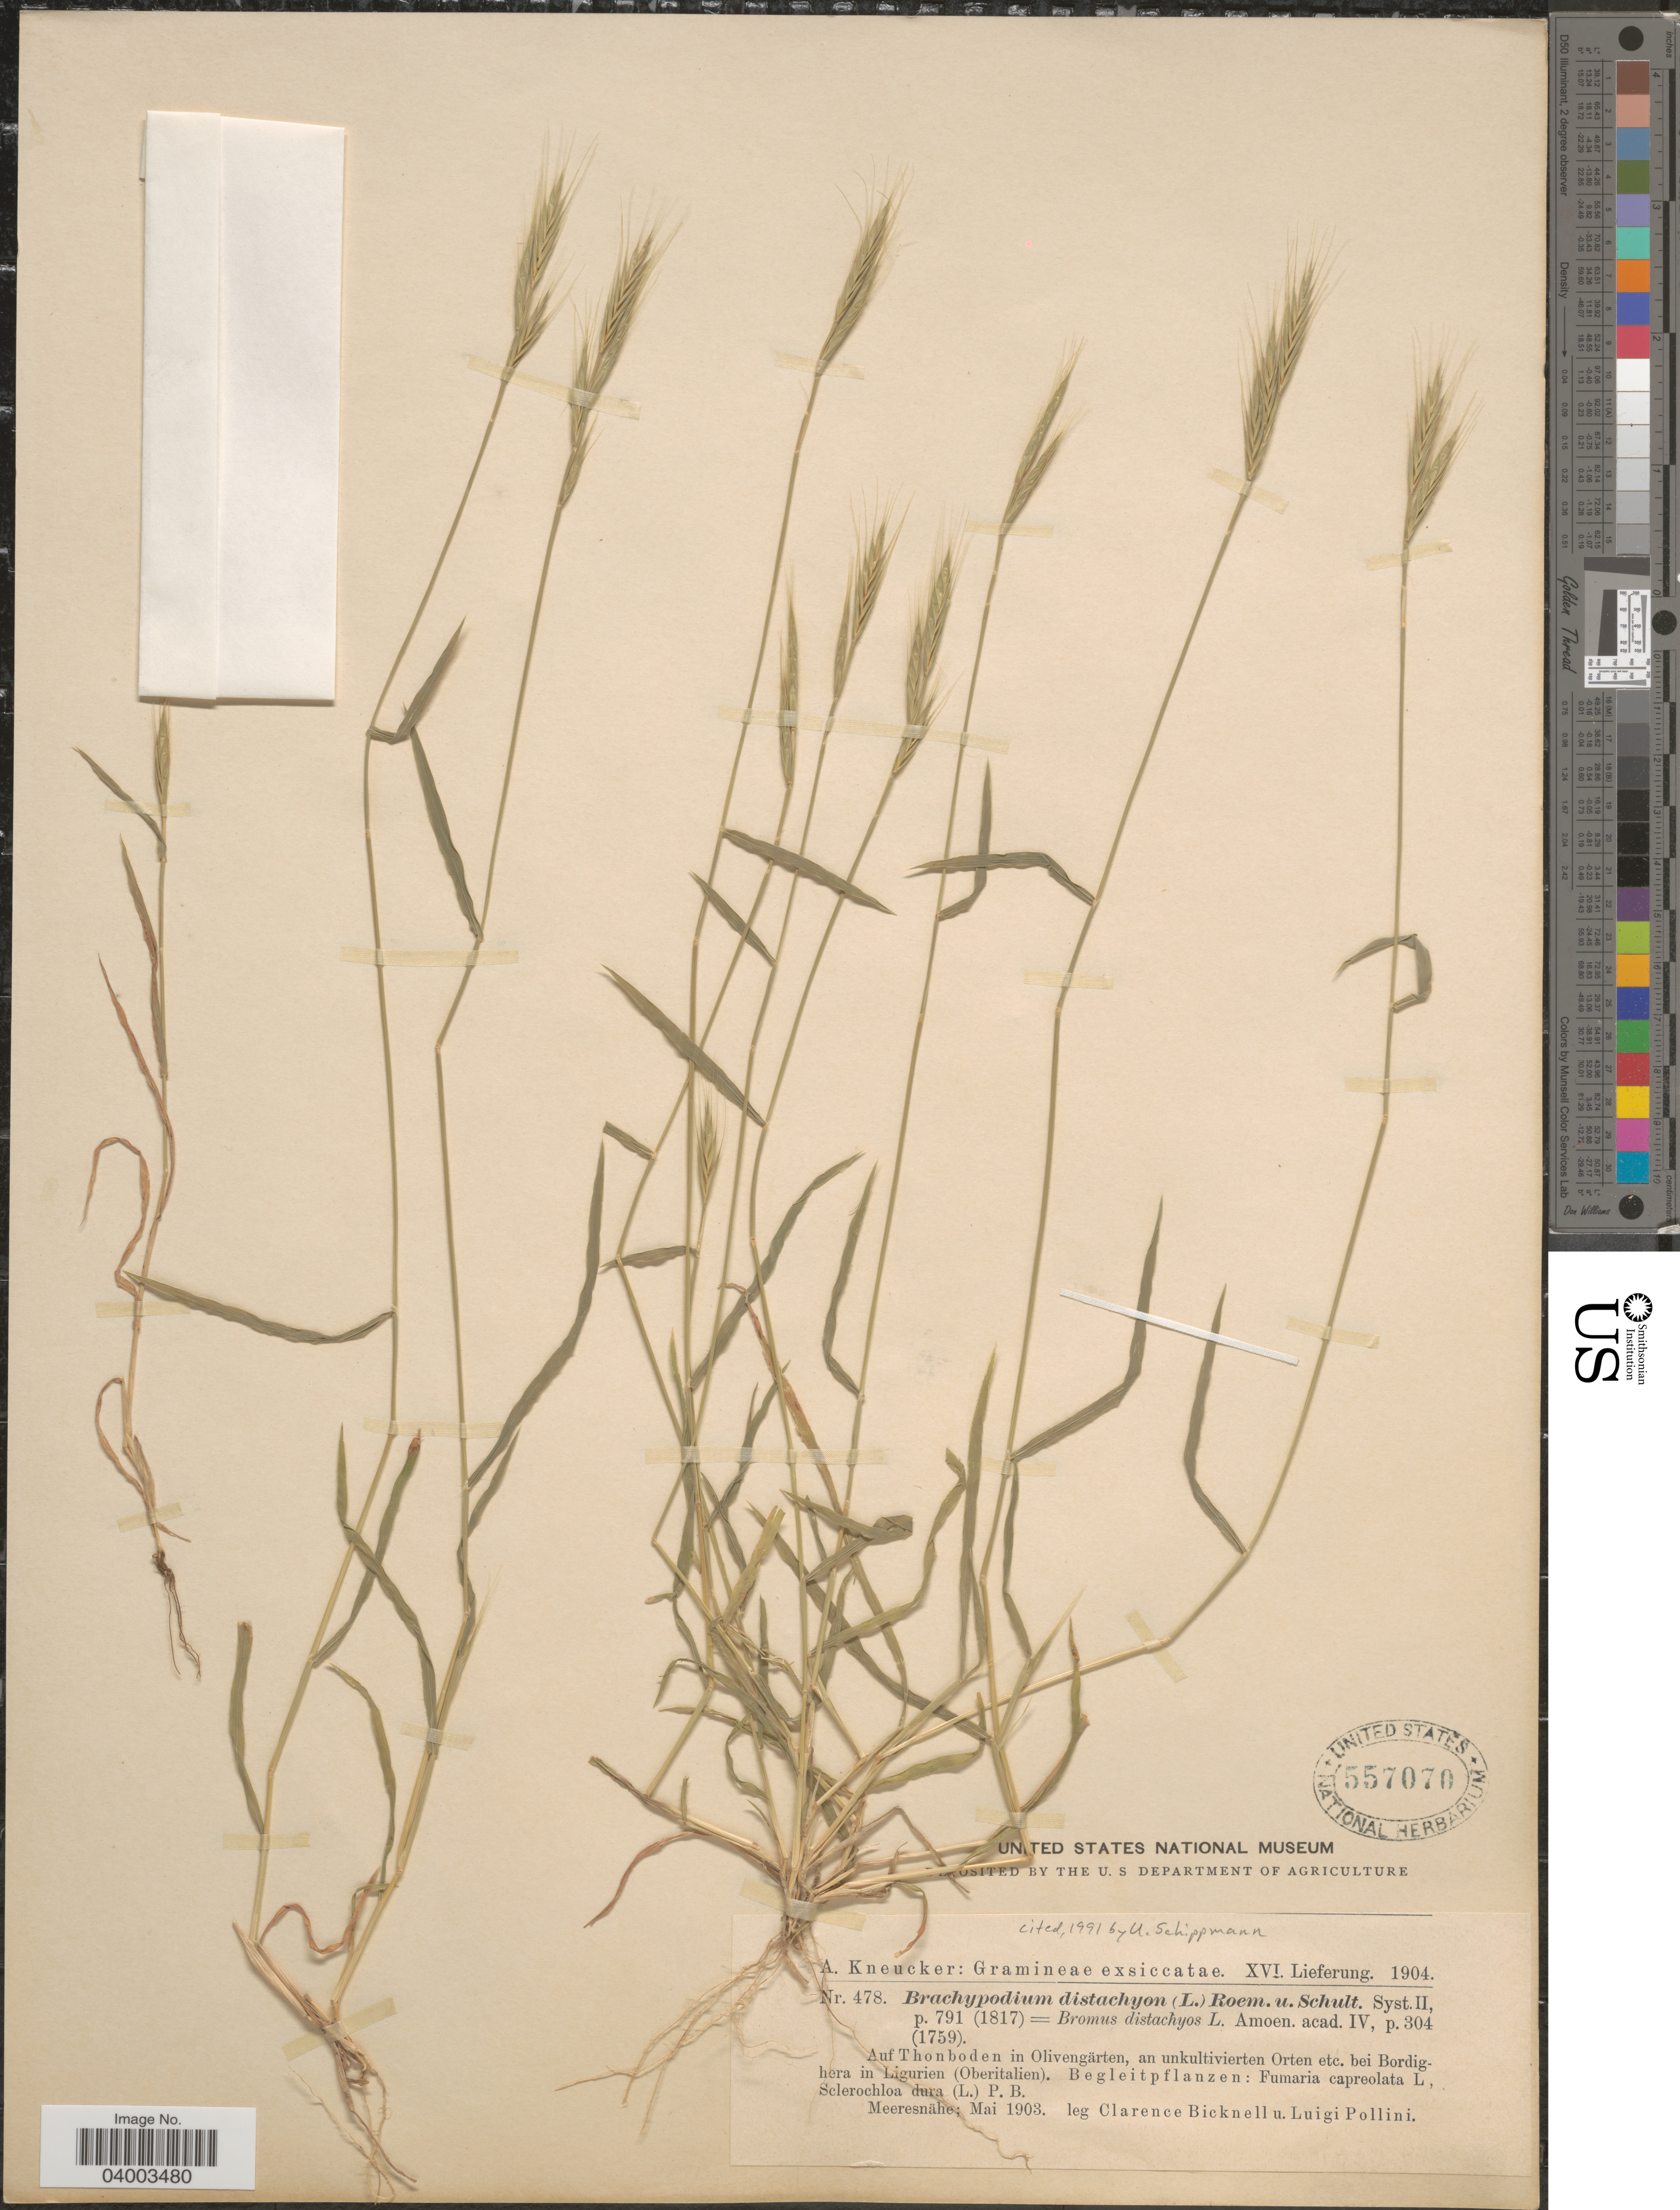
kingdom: Plantae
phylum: Tracheophyta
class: Liliopsida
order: Poales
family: Poaceae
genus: Brachypodium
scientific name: Brachypodium distachyon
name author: (L.) P. Beauv.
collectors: C. Bicknell & L. Pollini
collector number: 478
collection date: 1903-05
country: Italy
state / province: Liguria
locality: Auf Thonboden in Olivengärten, an unkultivierten Orten etc. bei Bordighera in Ligurien (Oberitalien).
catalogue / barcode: US 557070